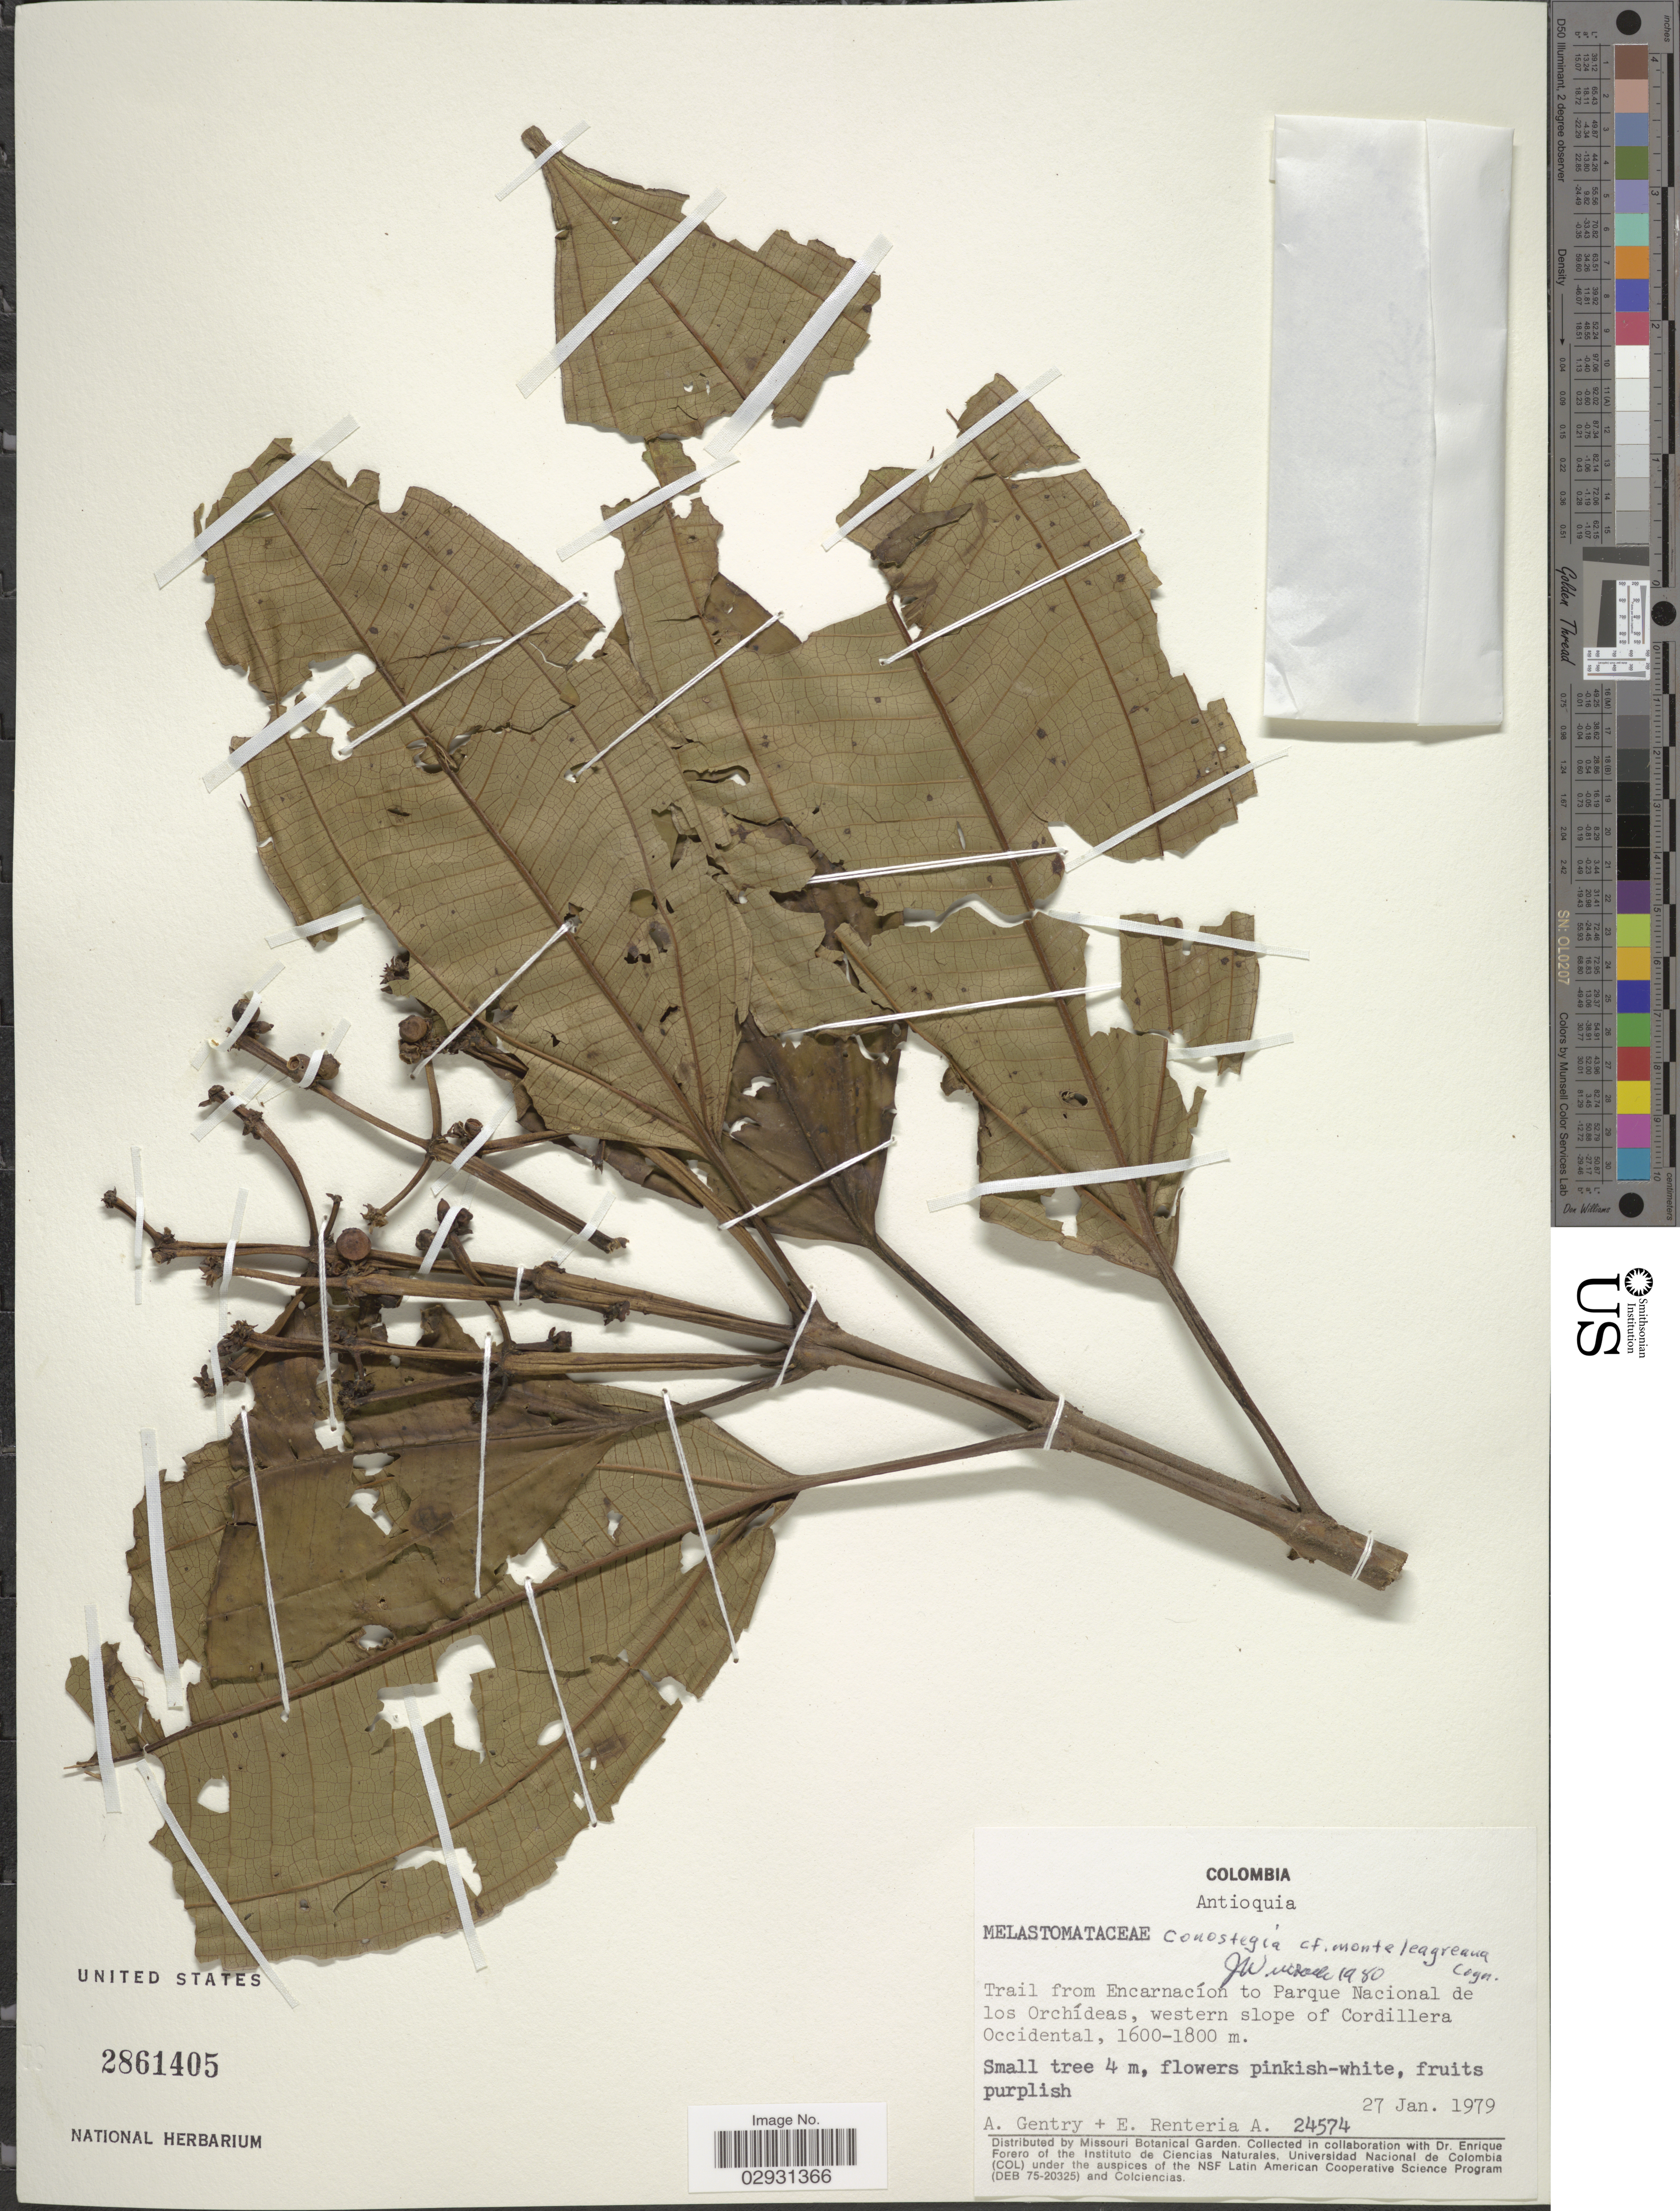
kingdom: Plantae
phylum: Tracheophyta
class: Magnoliopsida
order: Myrtales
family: Melastomataceae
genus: Conostegia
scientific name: Conostegia monteleagrana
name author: Cogn.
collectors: A. H. Gentry & E. Renteria A.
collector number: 24574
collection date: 1979-01-27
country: Colombia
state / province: Antioquia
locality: Trail from Encarnacíon to Parque Nacional de los Orchídeas, western slope of Cordillera Occidental.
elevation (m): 1600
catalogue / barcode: US 2861405